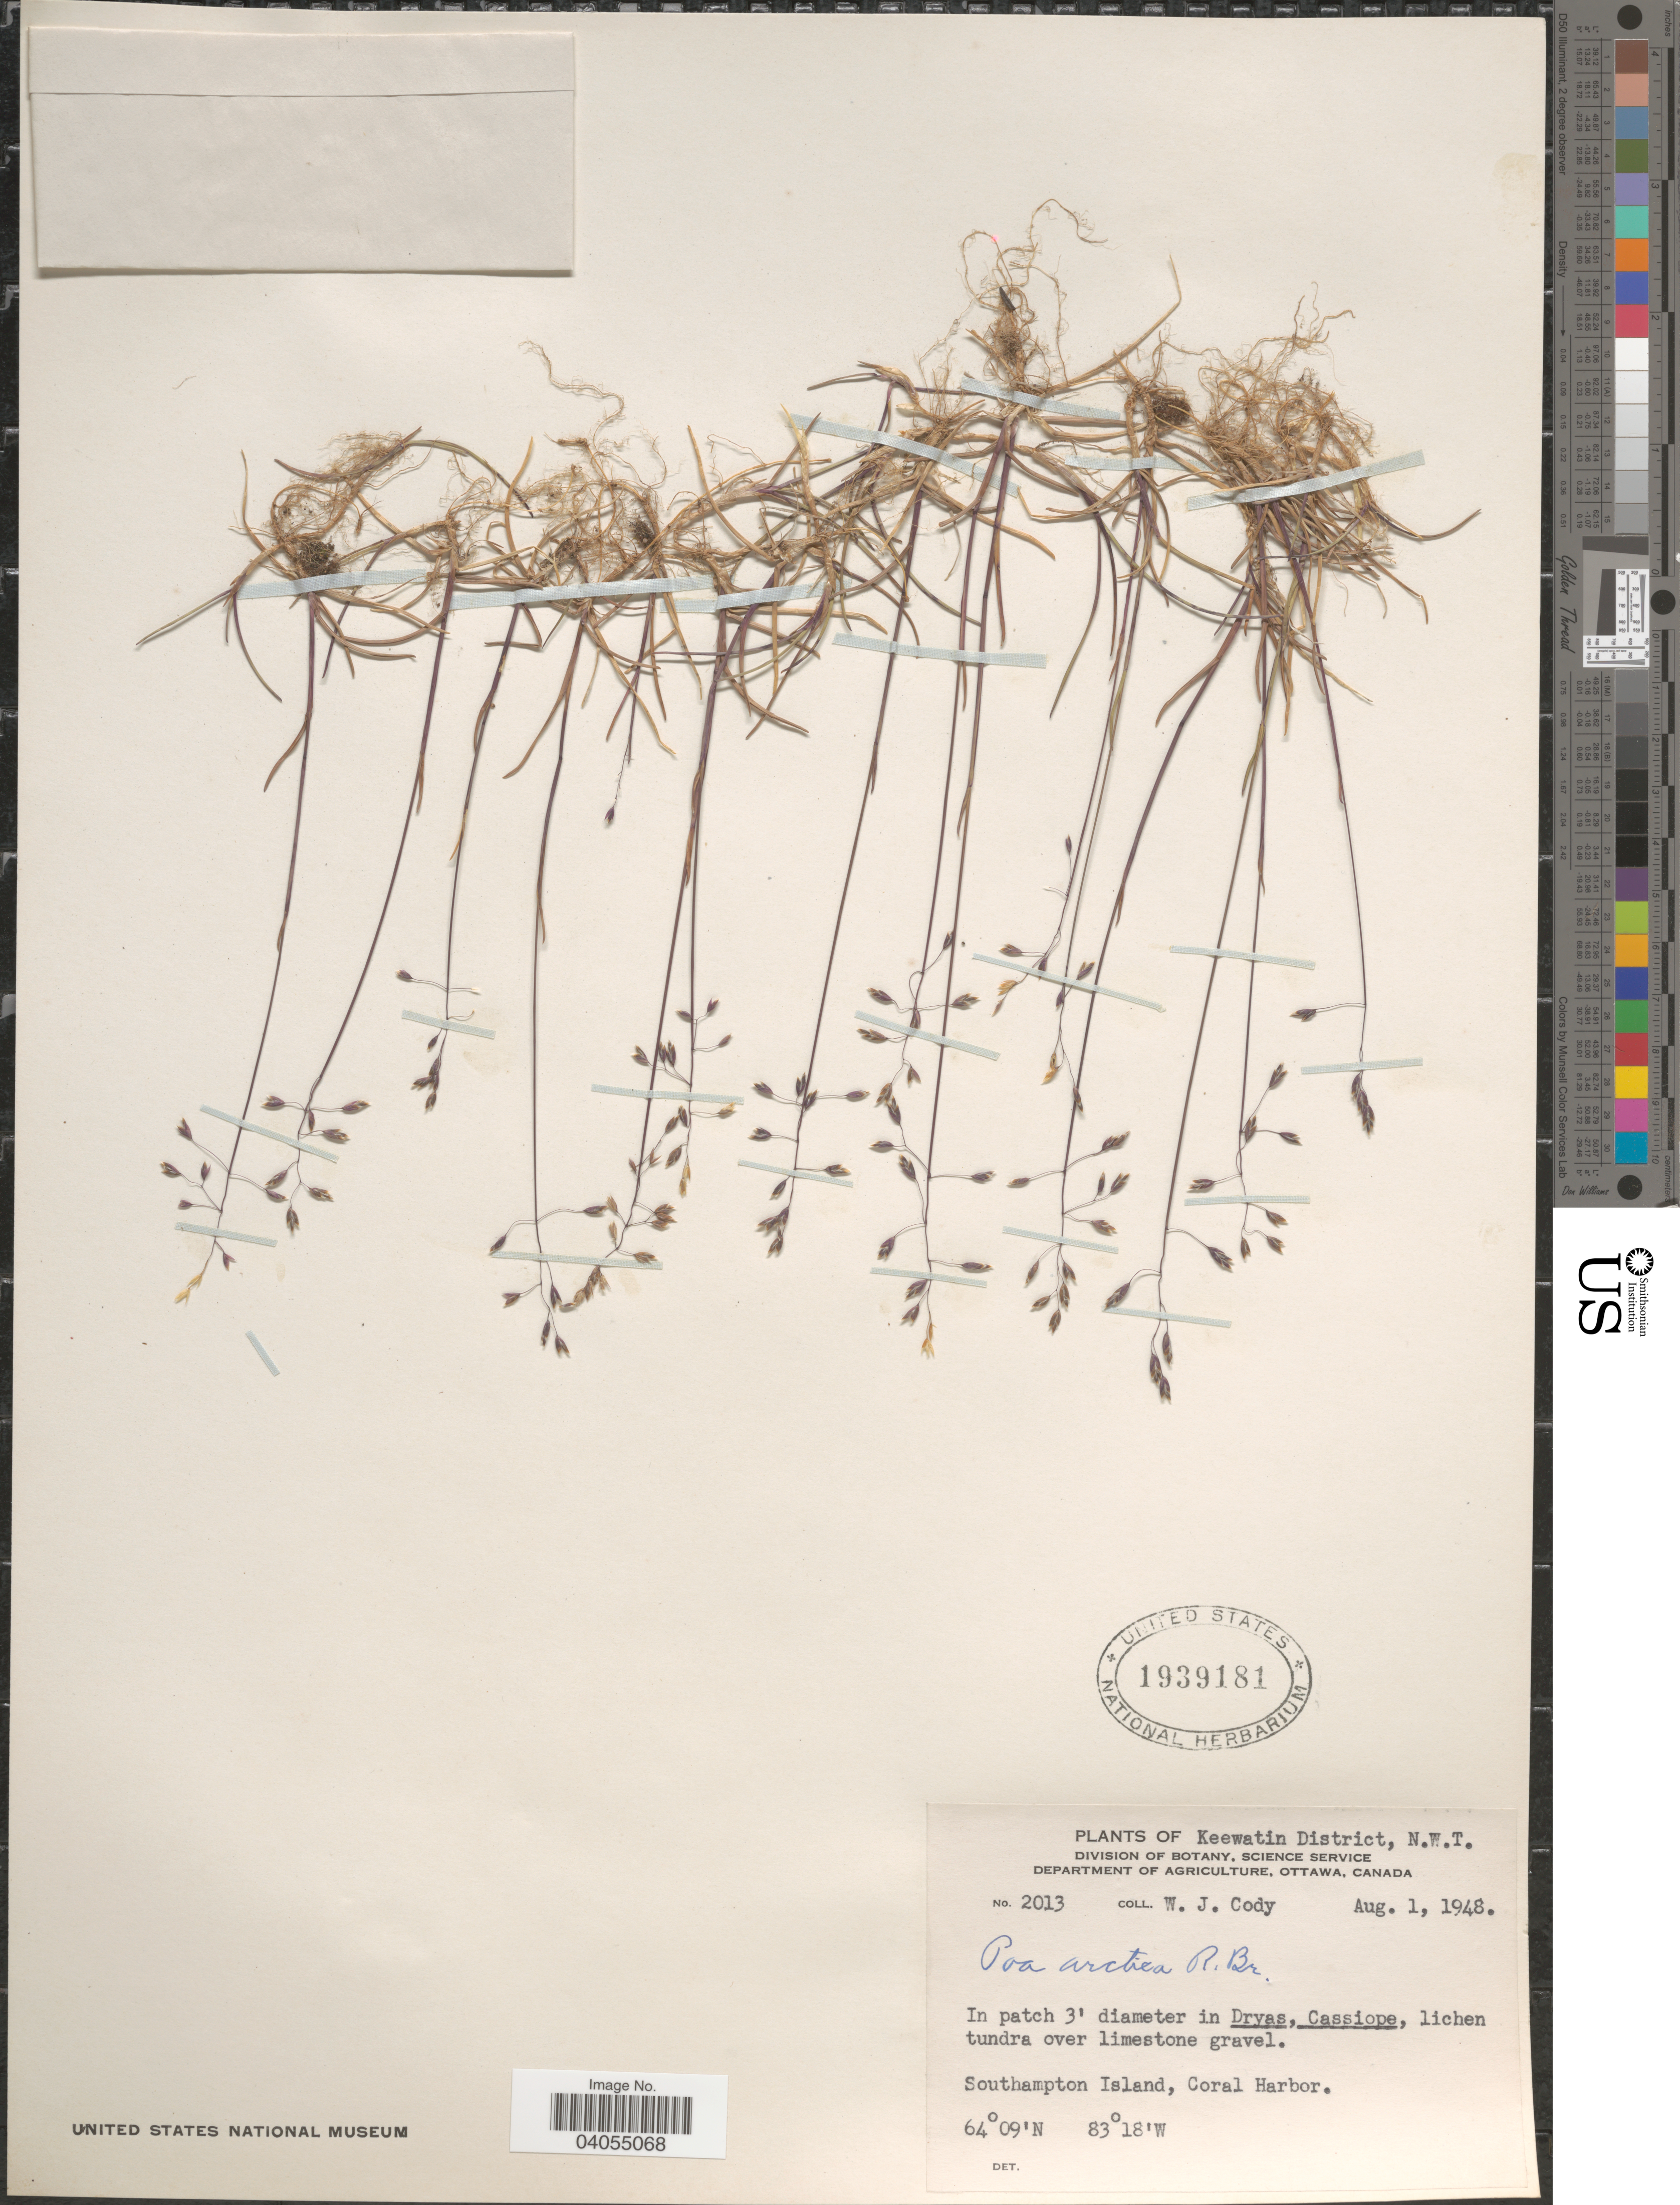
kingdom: Plantae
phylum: Tracheophyta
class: Liliopsida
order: Poales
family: Poaceae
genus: Poa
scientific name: Poa arctica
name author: R. Br.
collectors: W. Cody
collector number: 2013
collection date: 1948-08-01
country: Canada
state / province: Northwest Territories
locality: Keewatin District. Southampton Island, Coral Harbor.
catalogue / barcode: US 1939181